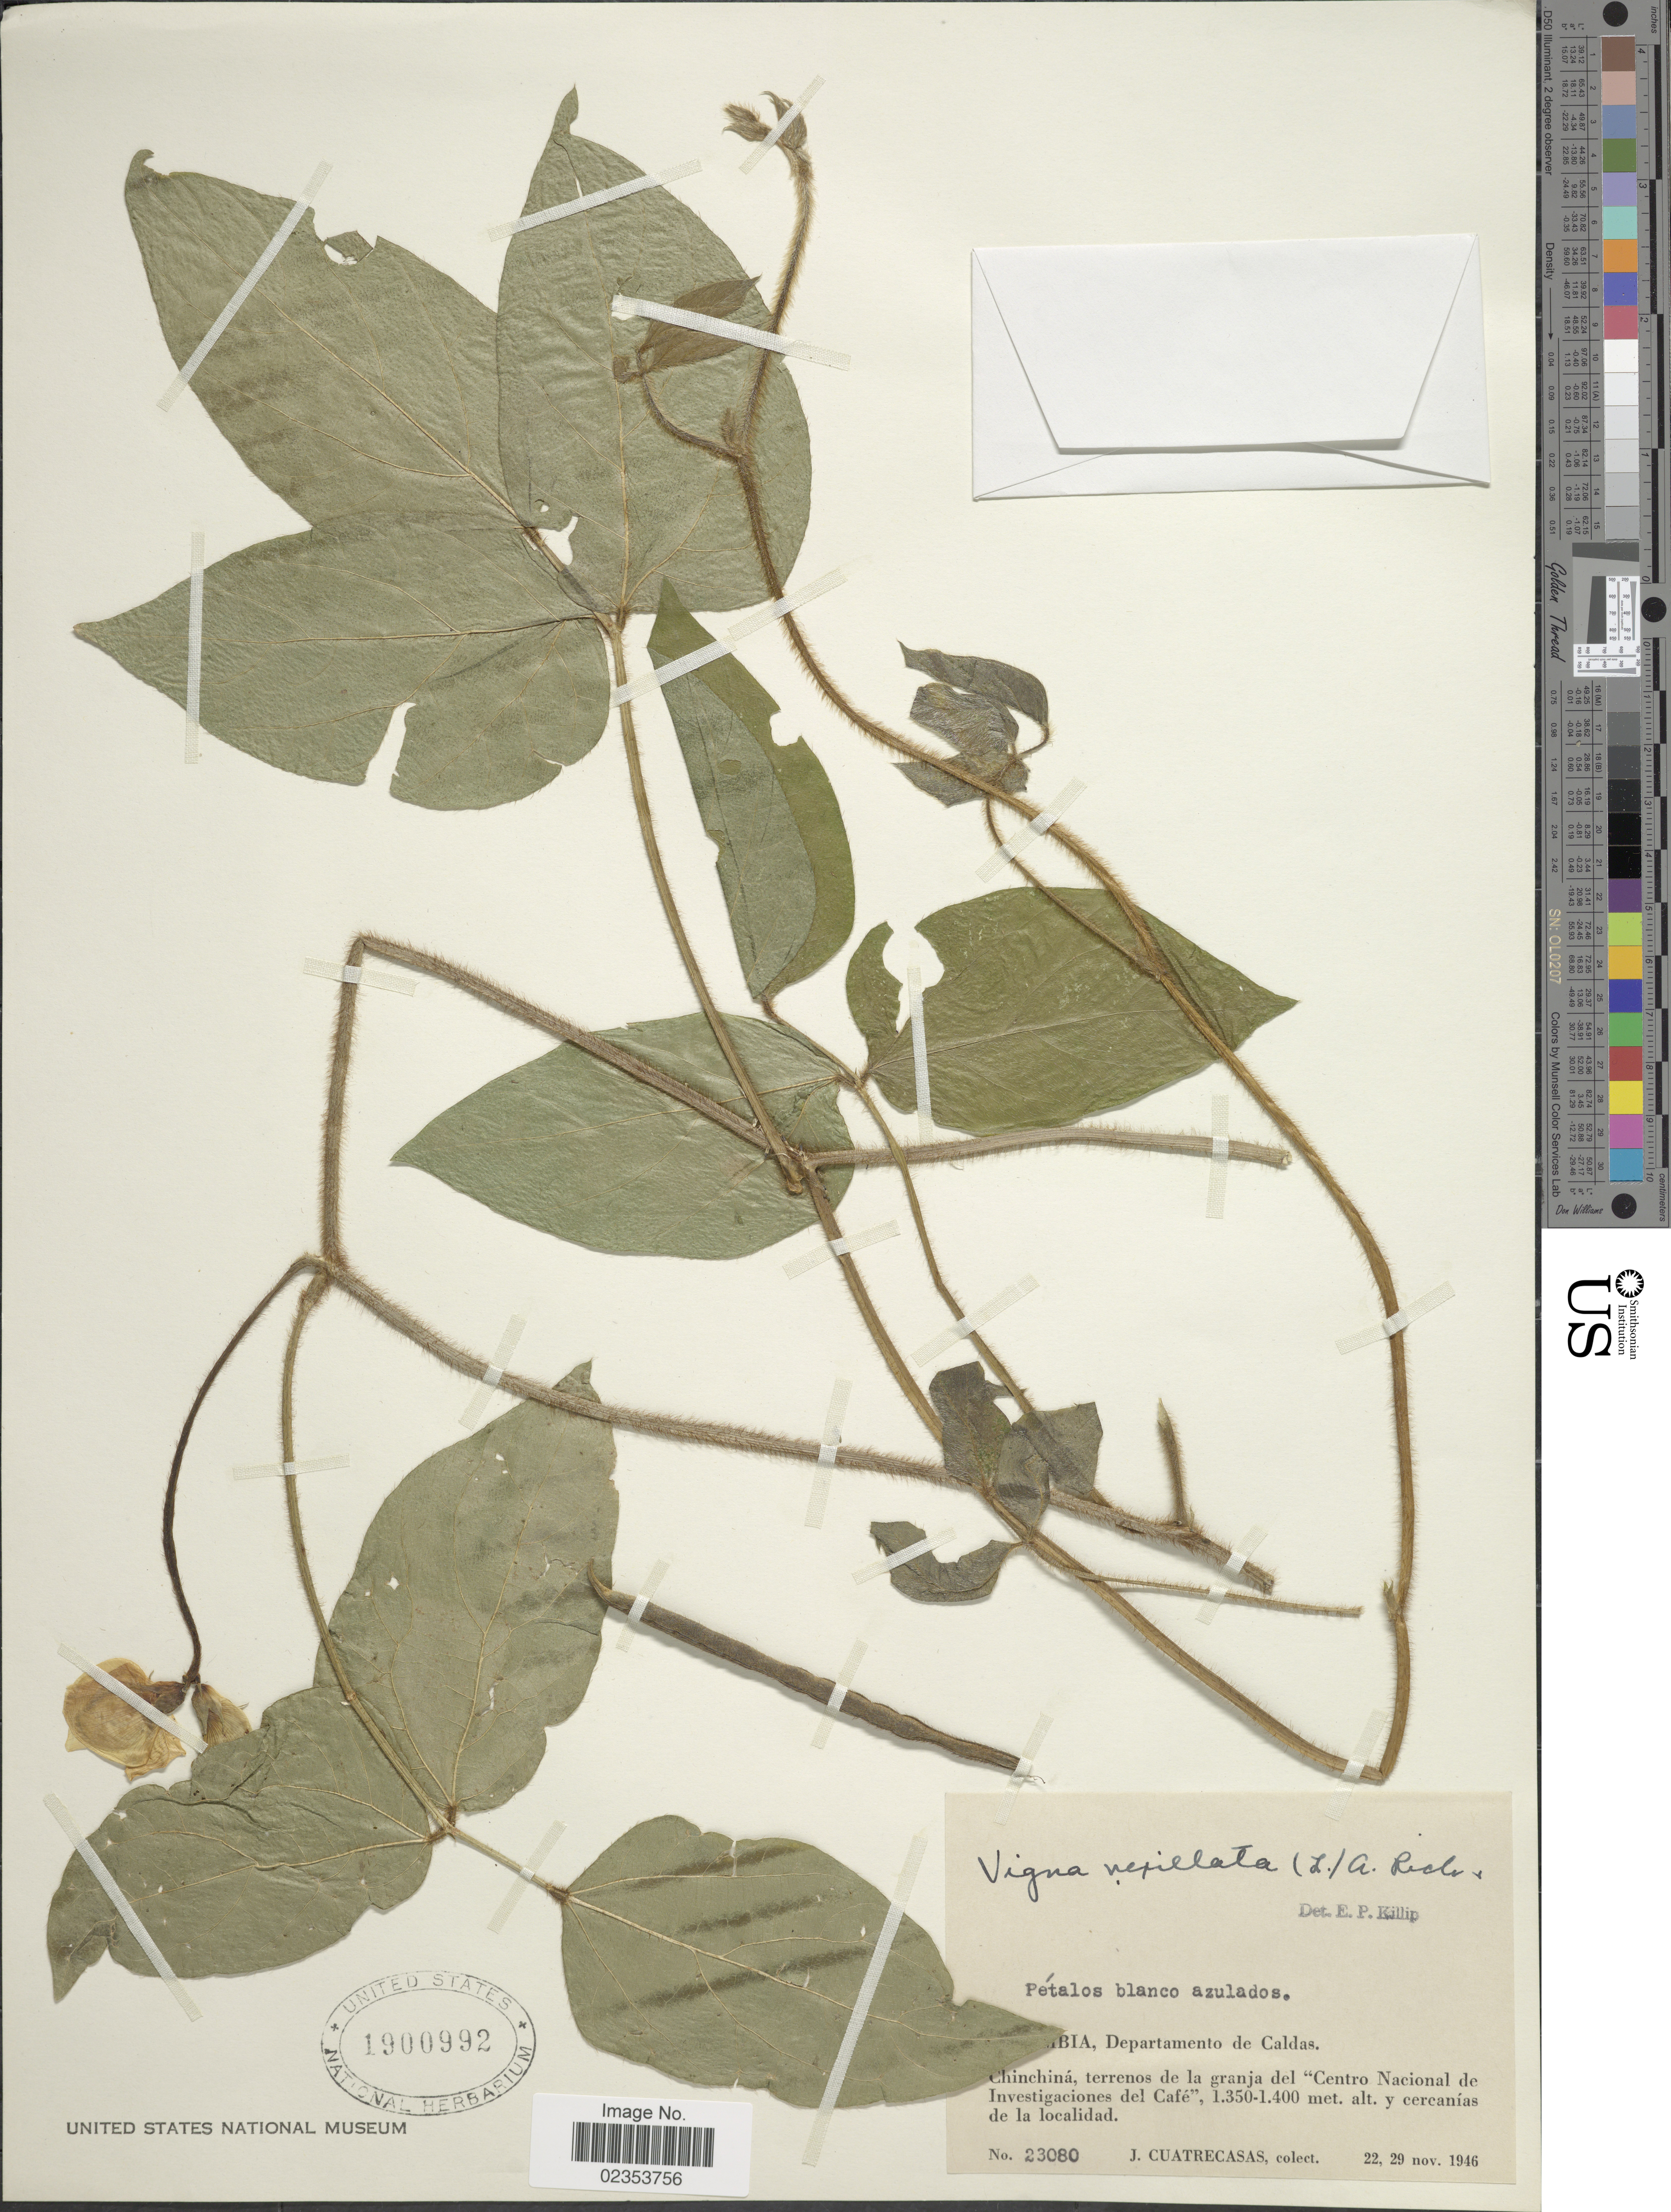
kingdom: Plantae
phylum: Tracheophyta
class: Magnoliopsida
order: Fabales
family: Fabaceae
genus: Vigna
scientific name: Vigna vexillata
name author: (L.) A. Rich.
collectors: J. Cuatrecasas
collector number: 23080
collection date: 1946-11-22/1946-11-29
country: Colombia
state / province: Caldas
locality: Chinchina, terrenos de la granja del "Centro Nacional de Investigaciones del Cafe"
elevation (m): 1350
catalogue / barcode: US 1900992